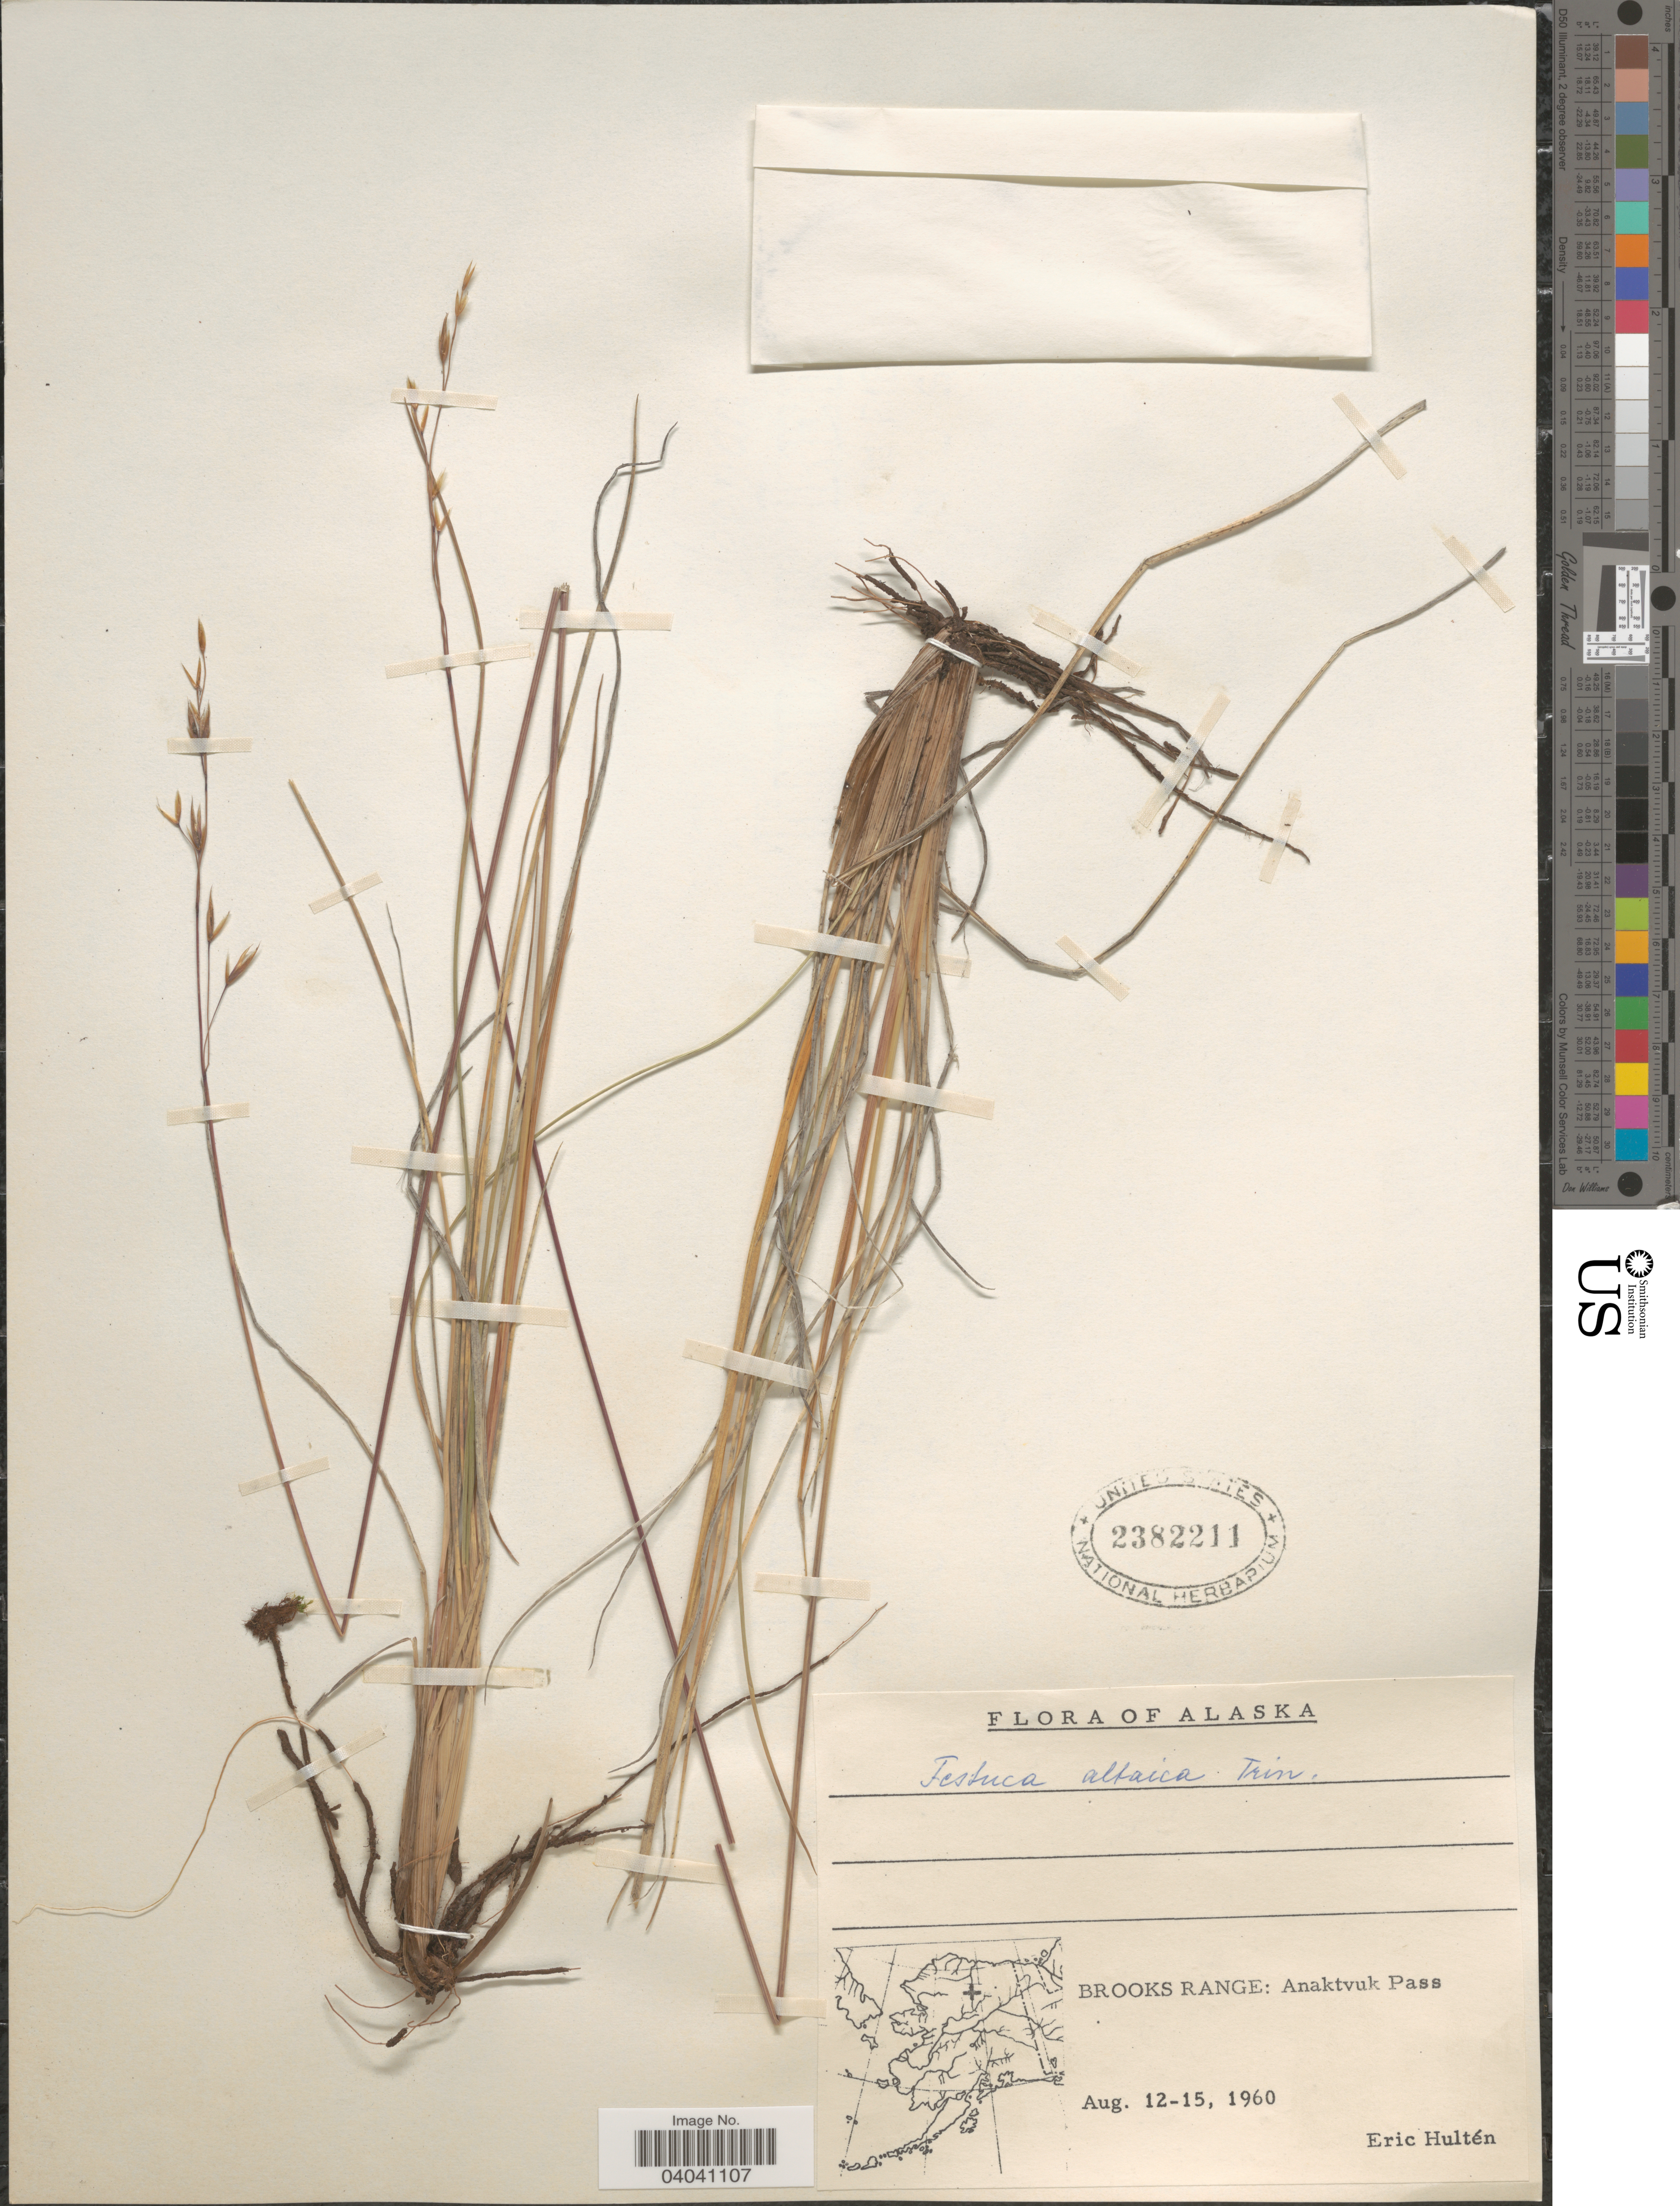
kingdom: Plantae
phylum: Tracheophyta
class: Liliopsida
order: Poales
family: Poaceae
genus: Festuca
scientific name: Festuca altaica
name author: Trin.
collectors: E. G. Hultén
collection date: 1960-08-12/1960-08-15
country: United States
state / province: Alaska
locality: Brooks Range: Anaktvuk Pass.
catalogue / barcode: US 2382211